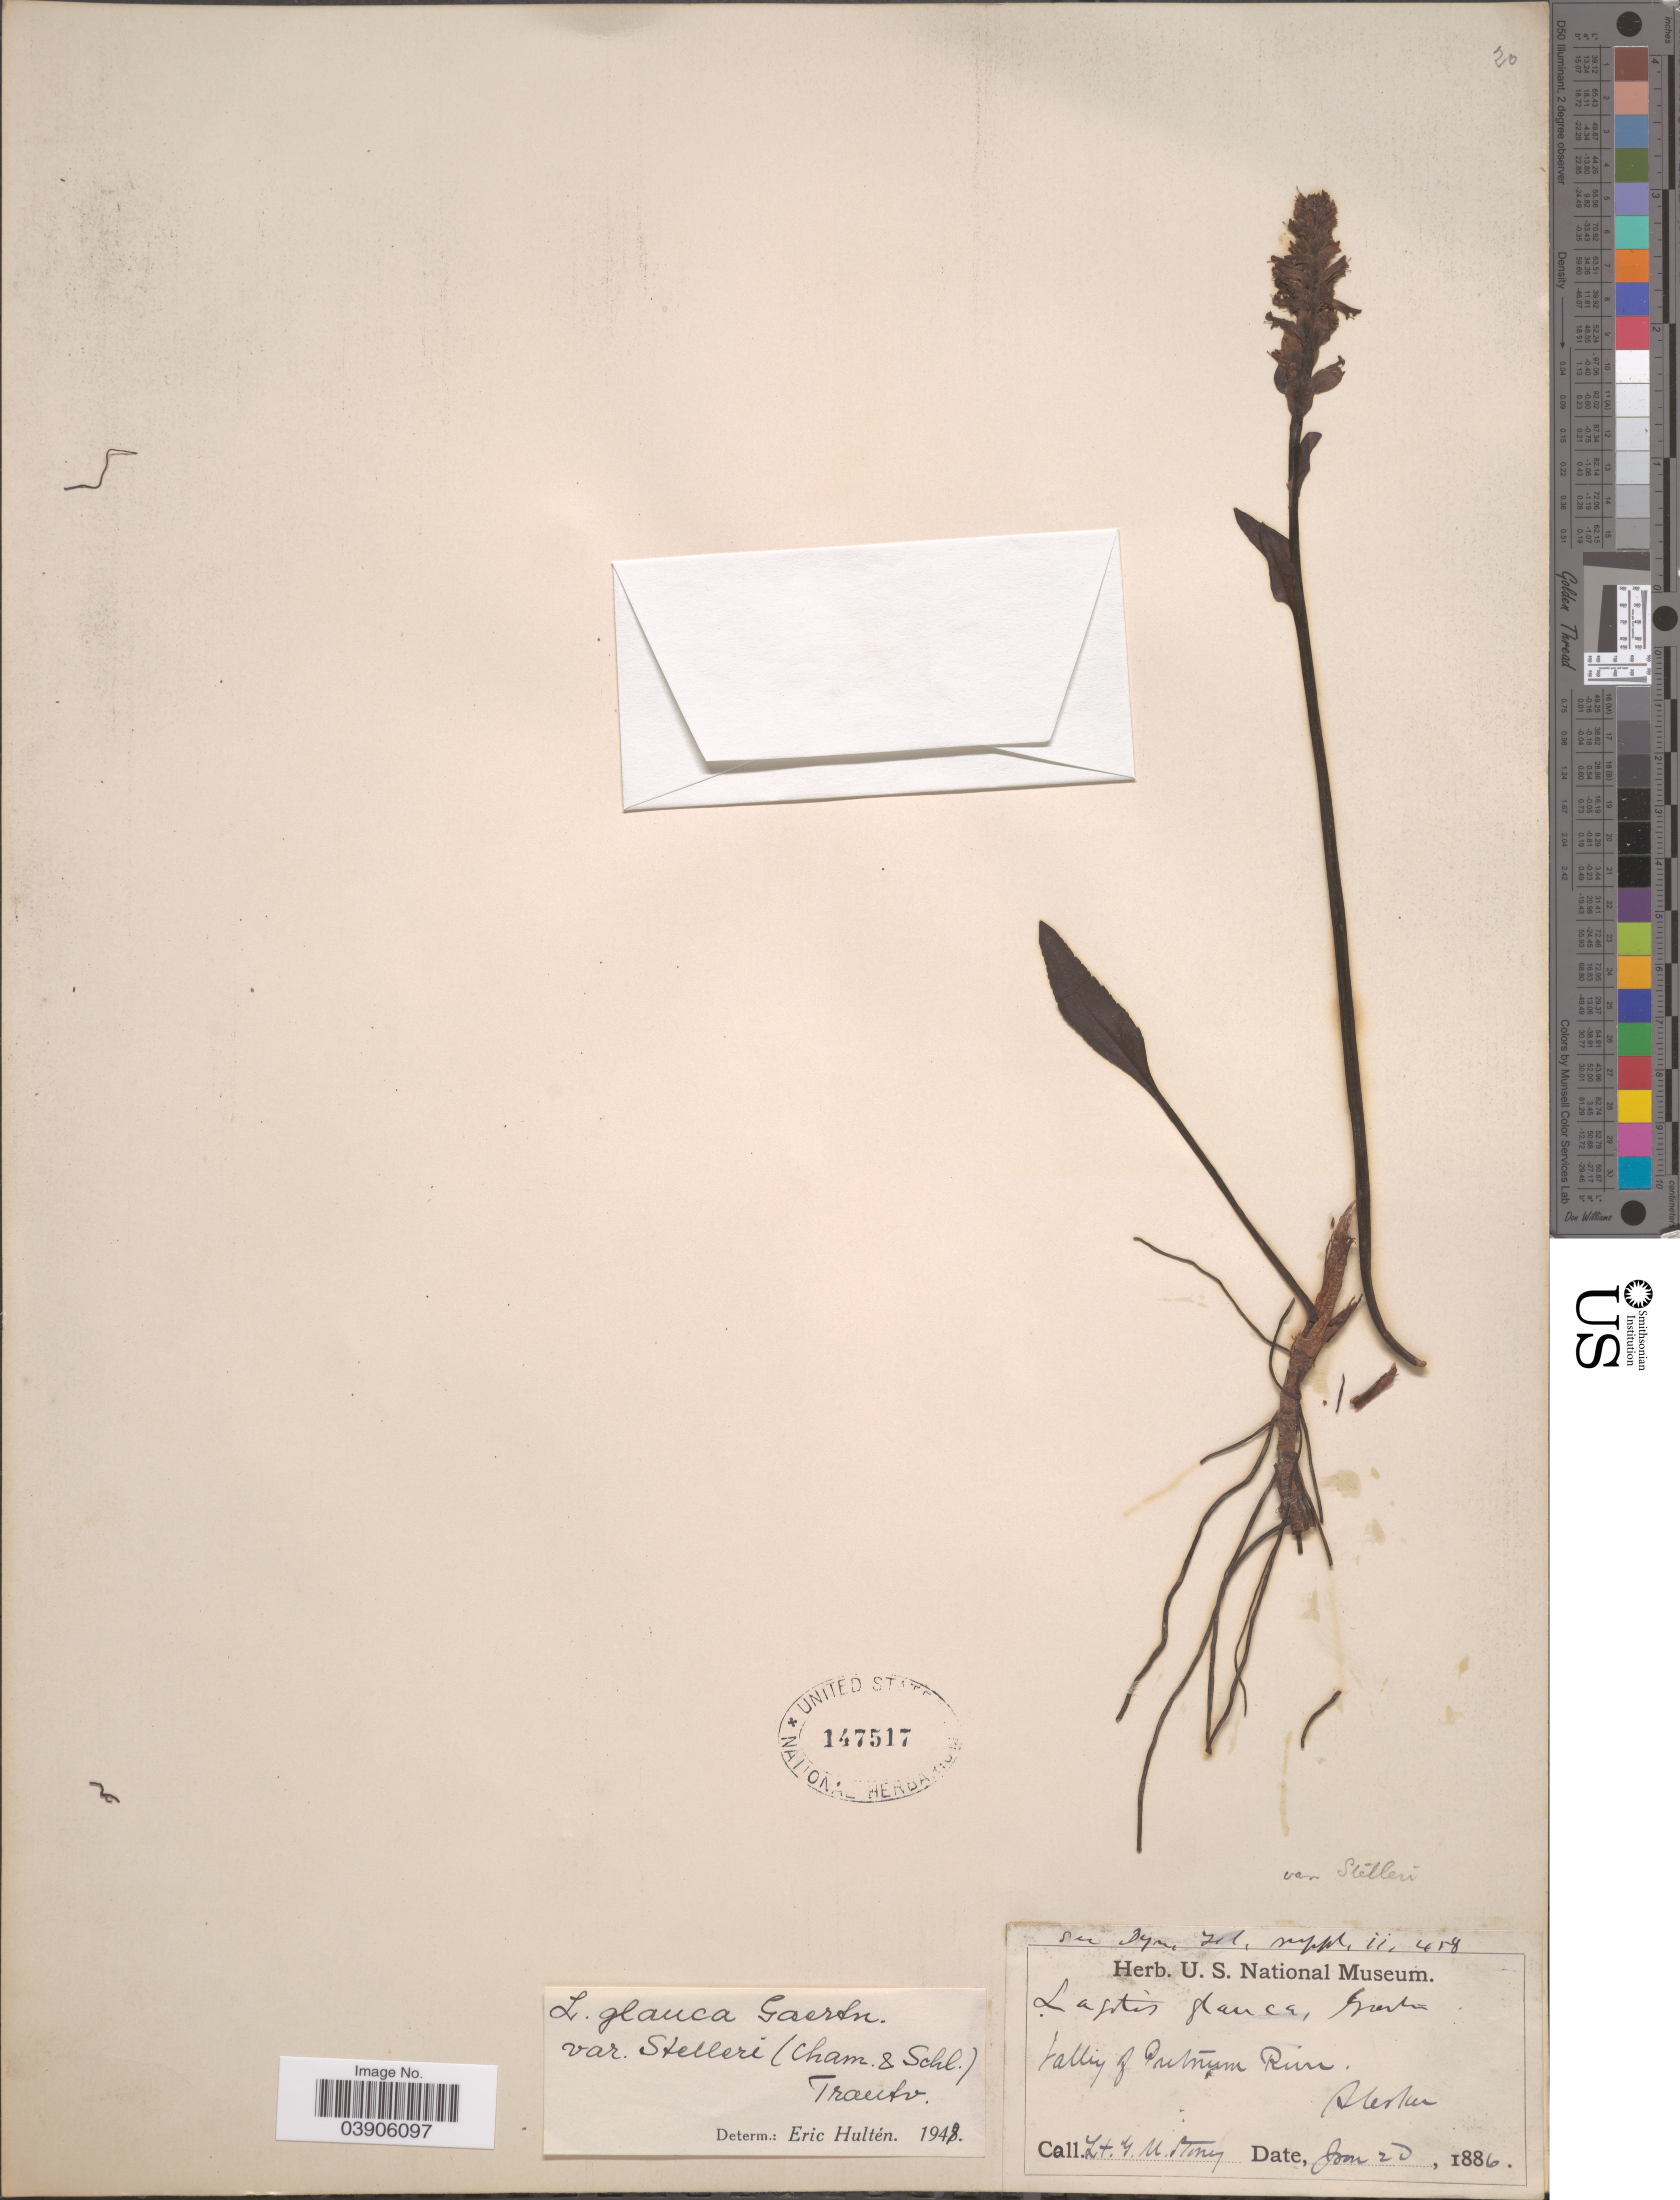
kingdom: Plantae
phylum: Tracheophyta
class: Magnoliopsida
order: Lamiales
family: Plantaginaceae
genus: Lagotis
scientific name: Lagotis glauca var. stelleri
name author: Trautv.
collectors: G. Stoney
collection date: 1886-01-20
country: United States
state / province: Alaska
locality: Valley of Putnam River.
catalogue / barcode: US 147517